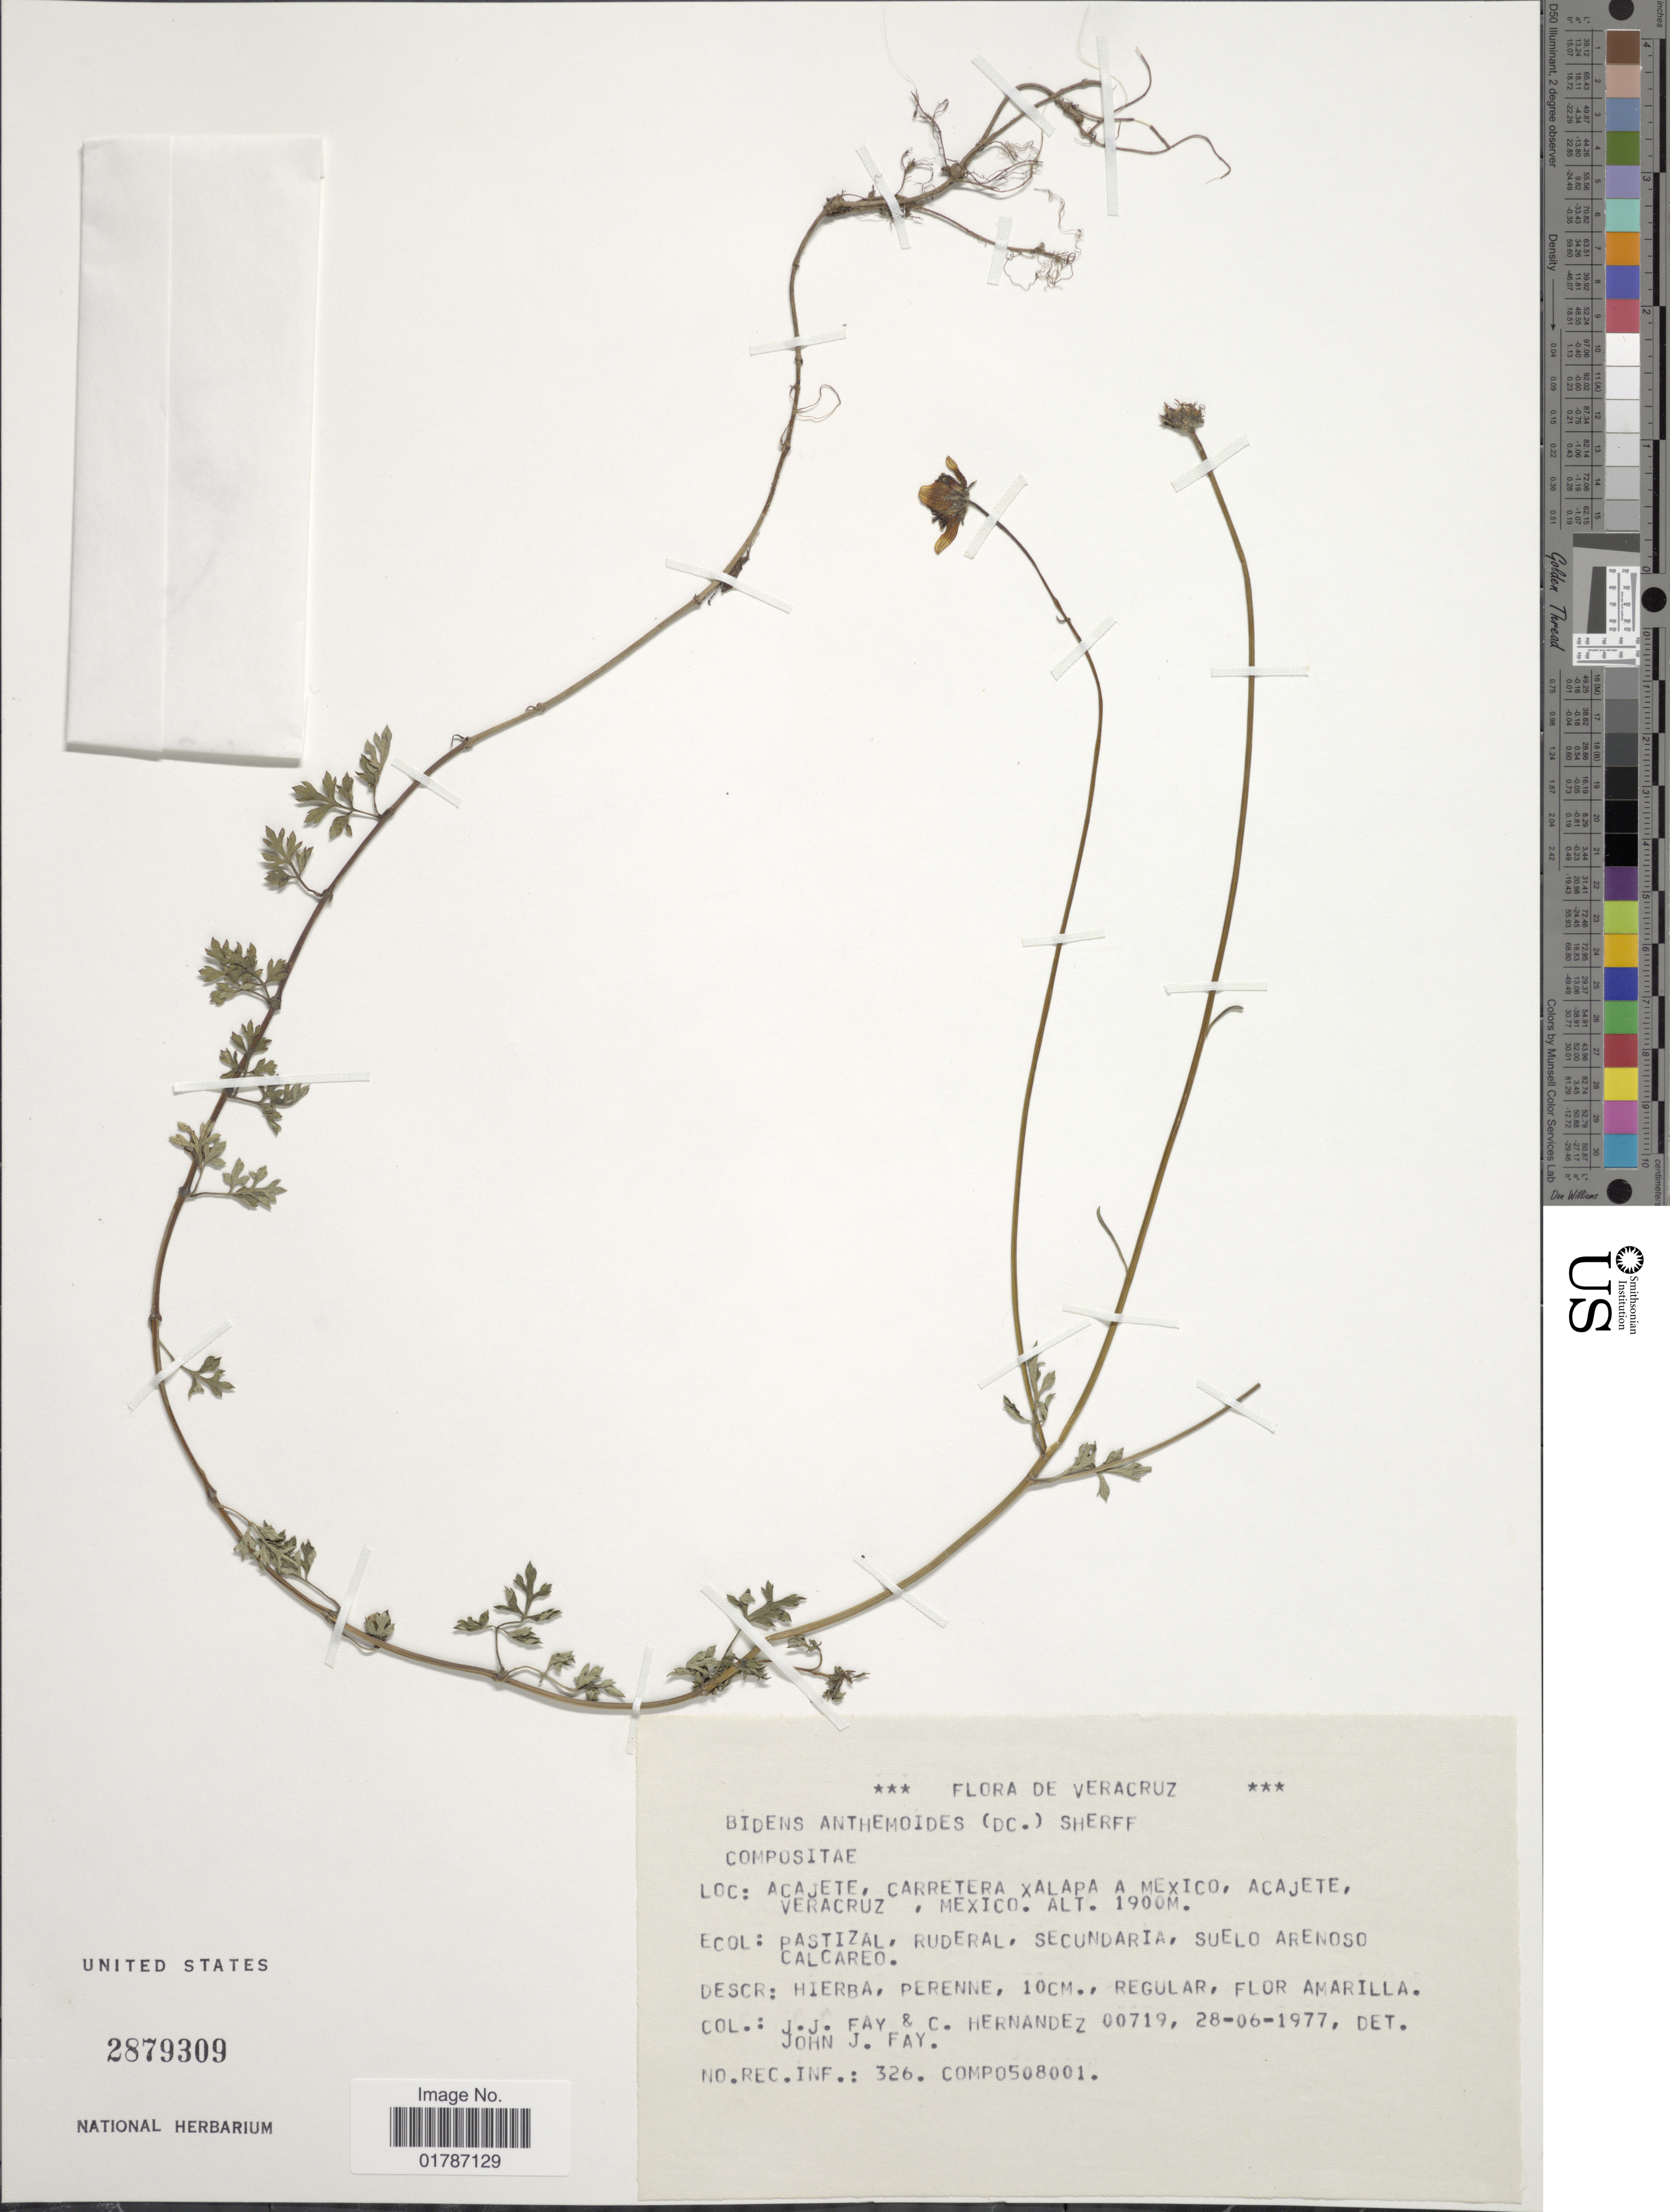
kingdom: Plantae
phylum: Tracheophyta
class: Magnoliopsida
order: Asterales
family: Asteraceae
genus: Bidens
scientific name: Bidens anthemoides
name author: (DC.) Sherff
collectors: J. J. Fay & C. Hernandez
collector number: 00719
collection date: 1977-06-28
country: Mexico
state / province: Veracruz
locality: Acajete, Carretera Xalapa a Mexico, Acajete, Veracruz, Mexico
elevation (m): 1900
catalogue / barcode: US 2879309